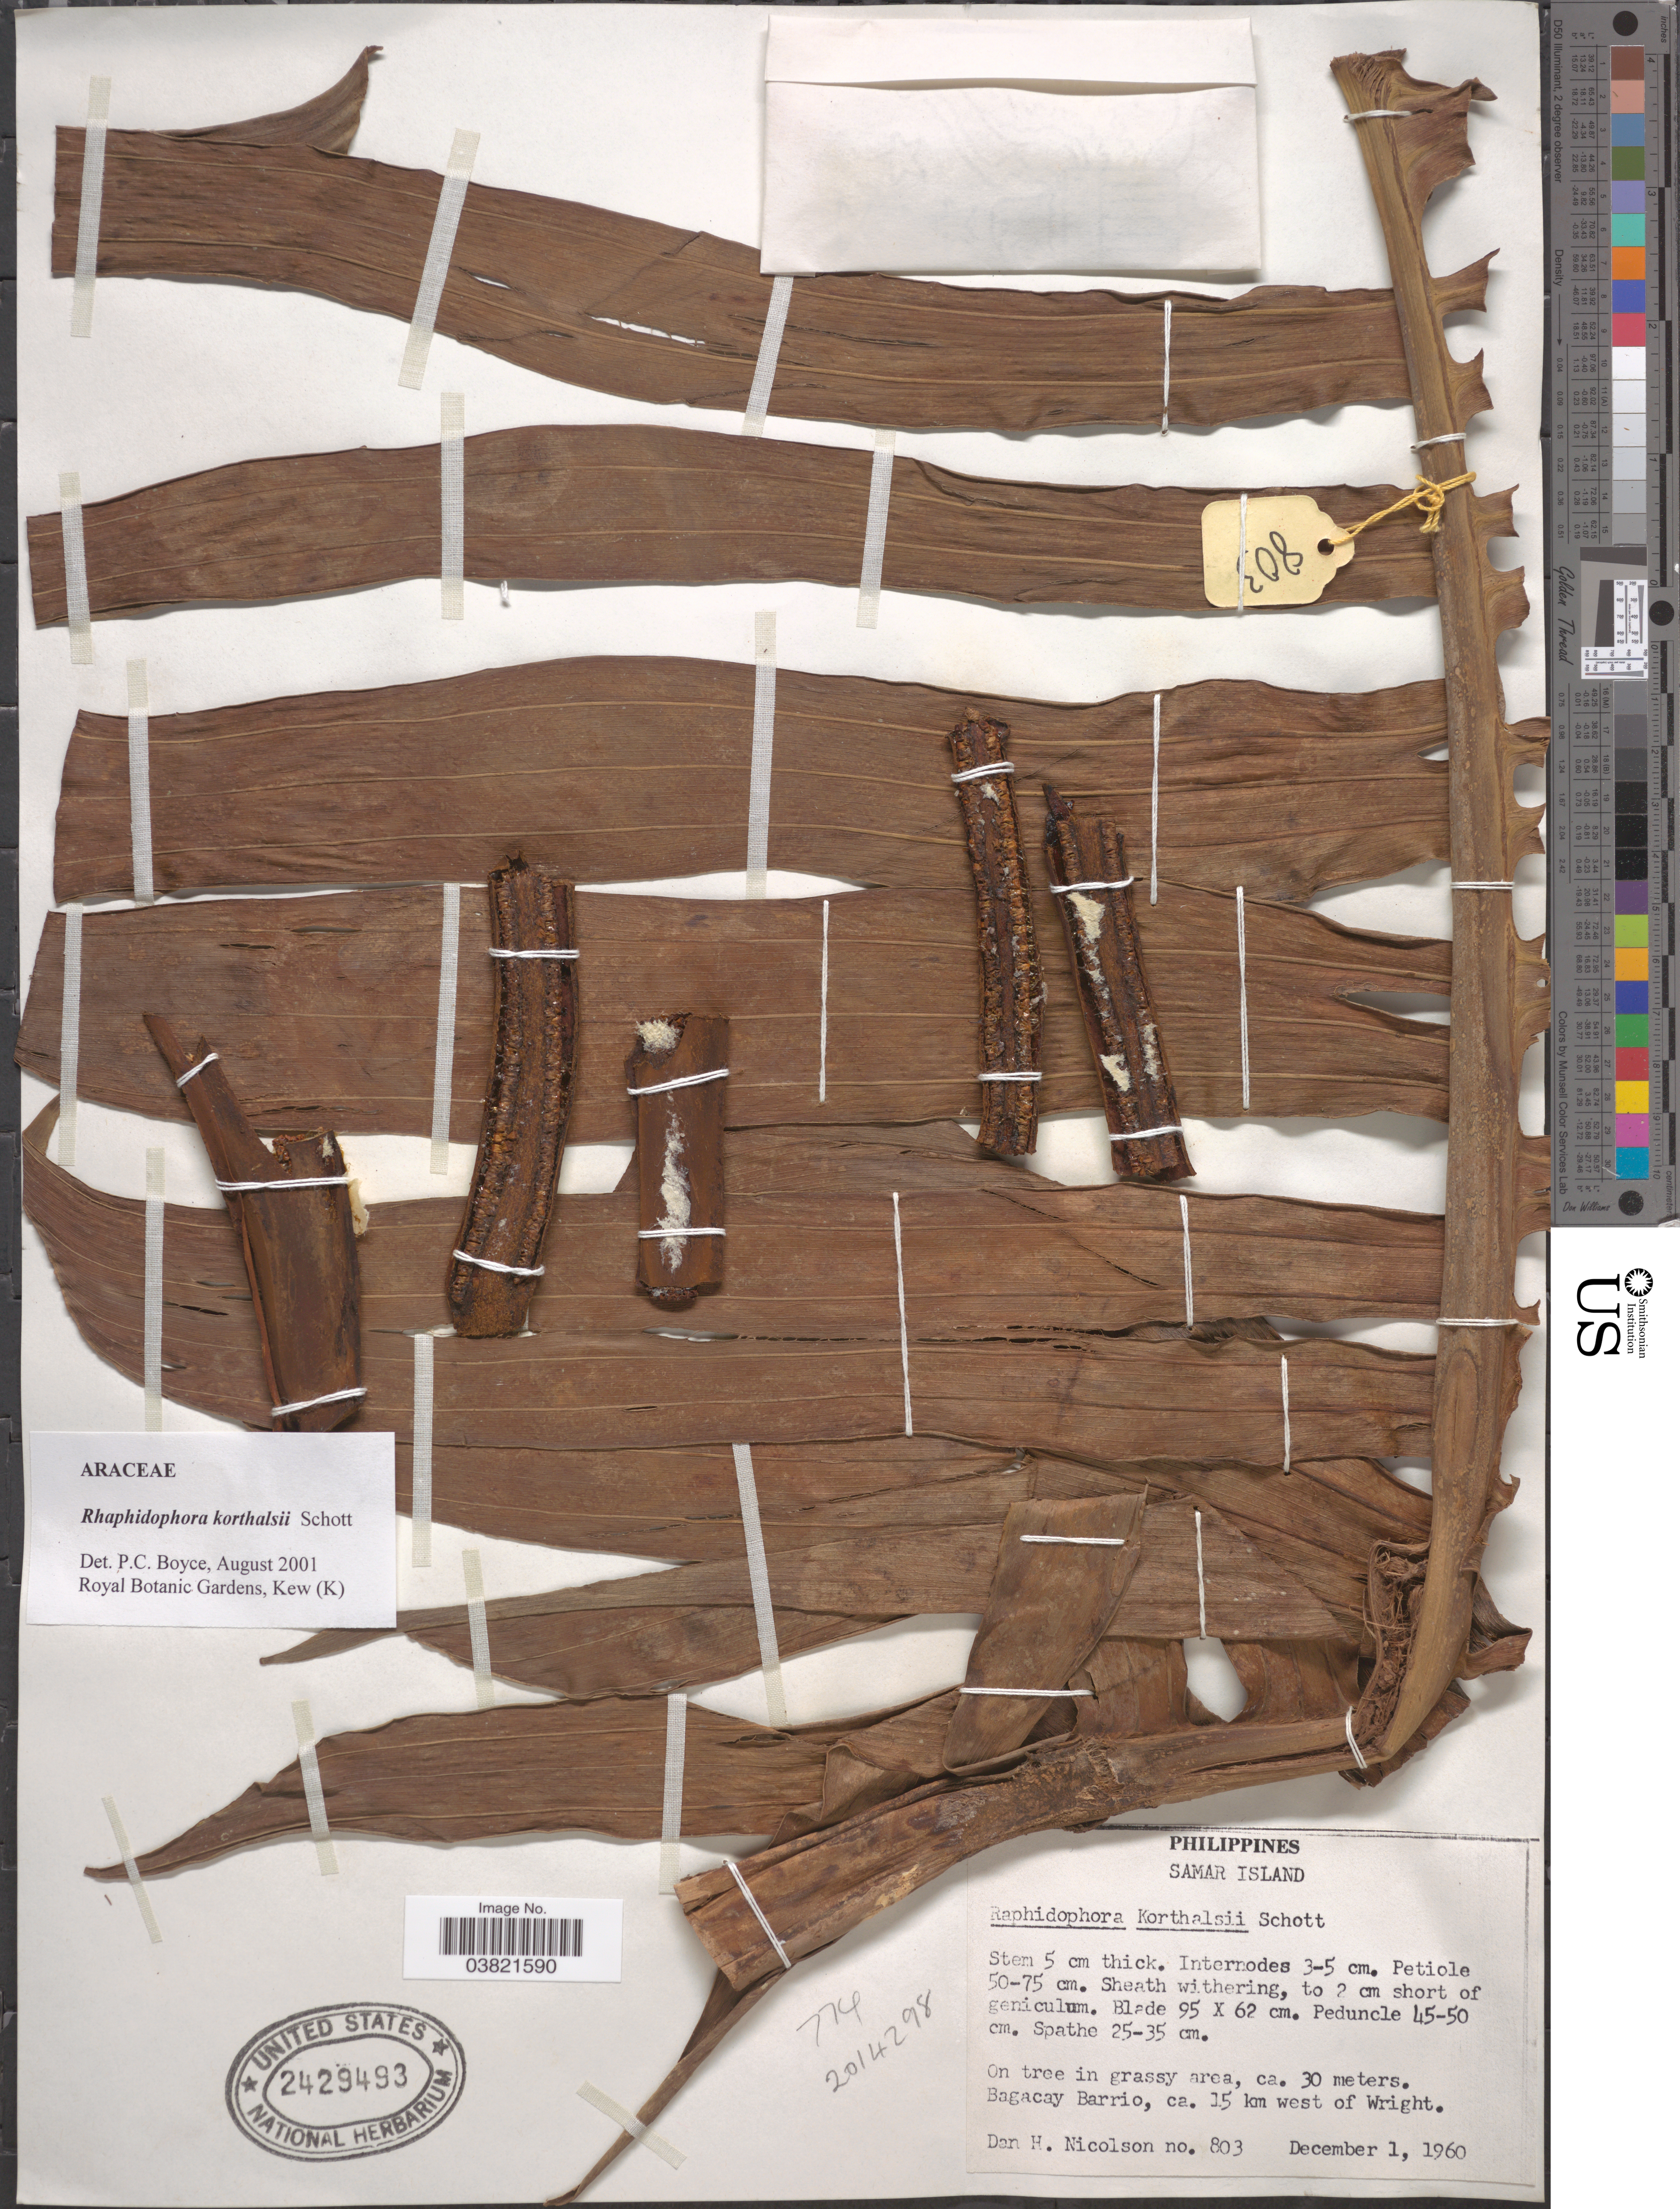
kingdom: Plantae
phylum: Tracheophyta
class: Liliopsida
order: Alismatales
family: Araceae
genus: Rhaphidophora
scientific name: Rhaphidophora korthalsii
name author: Schott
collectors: D. H. Nicolson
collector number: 803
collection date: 1960-12-01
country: Philippines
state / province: Eastern Visayas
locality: Samar Island. Bagacay Barrio, ca. 15 km west of Wright.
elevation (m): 30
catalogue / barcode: US 2429493